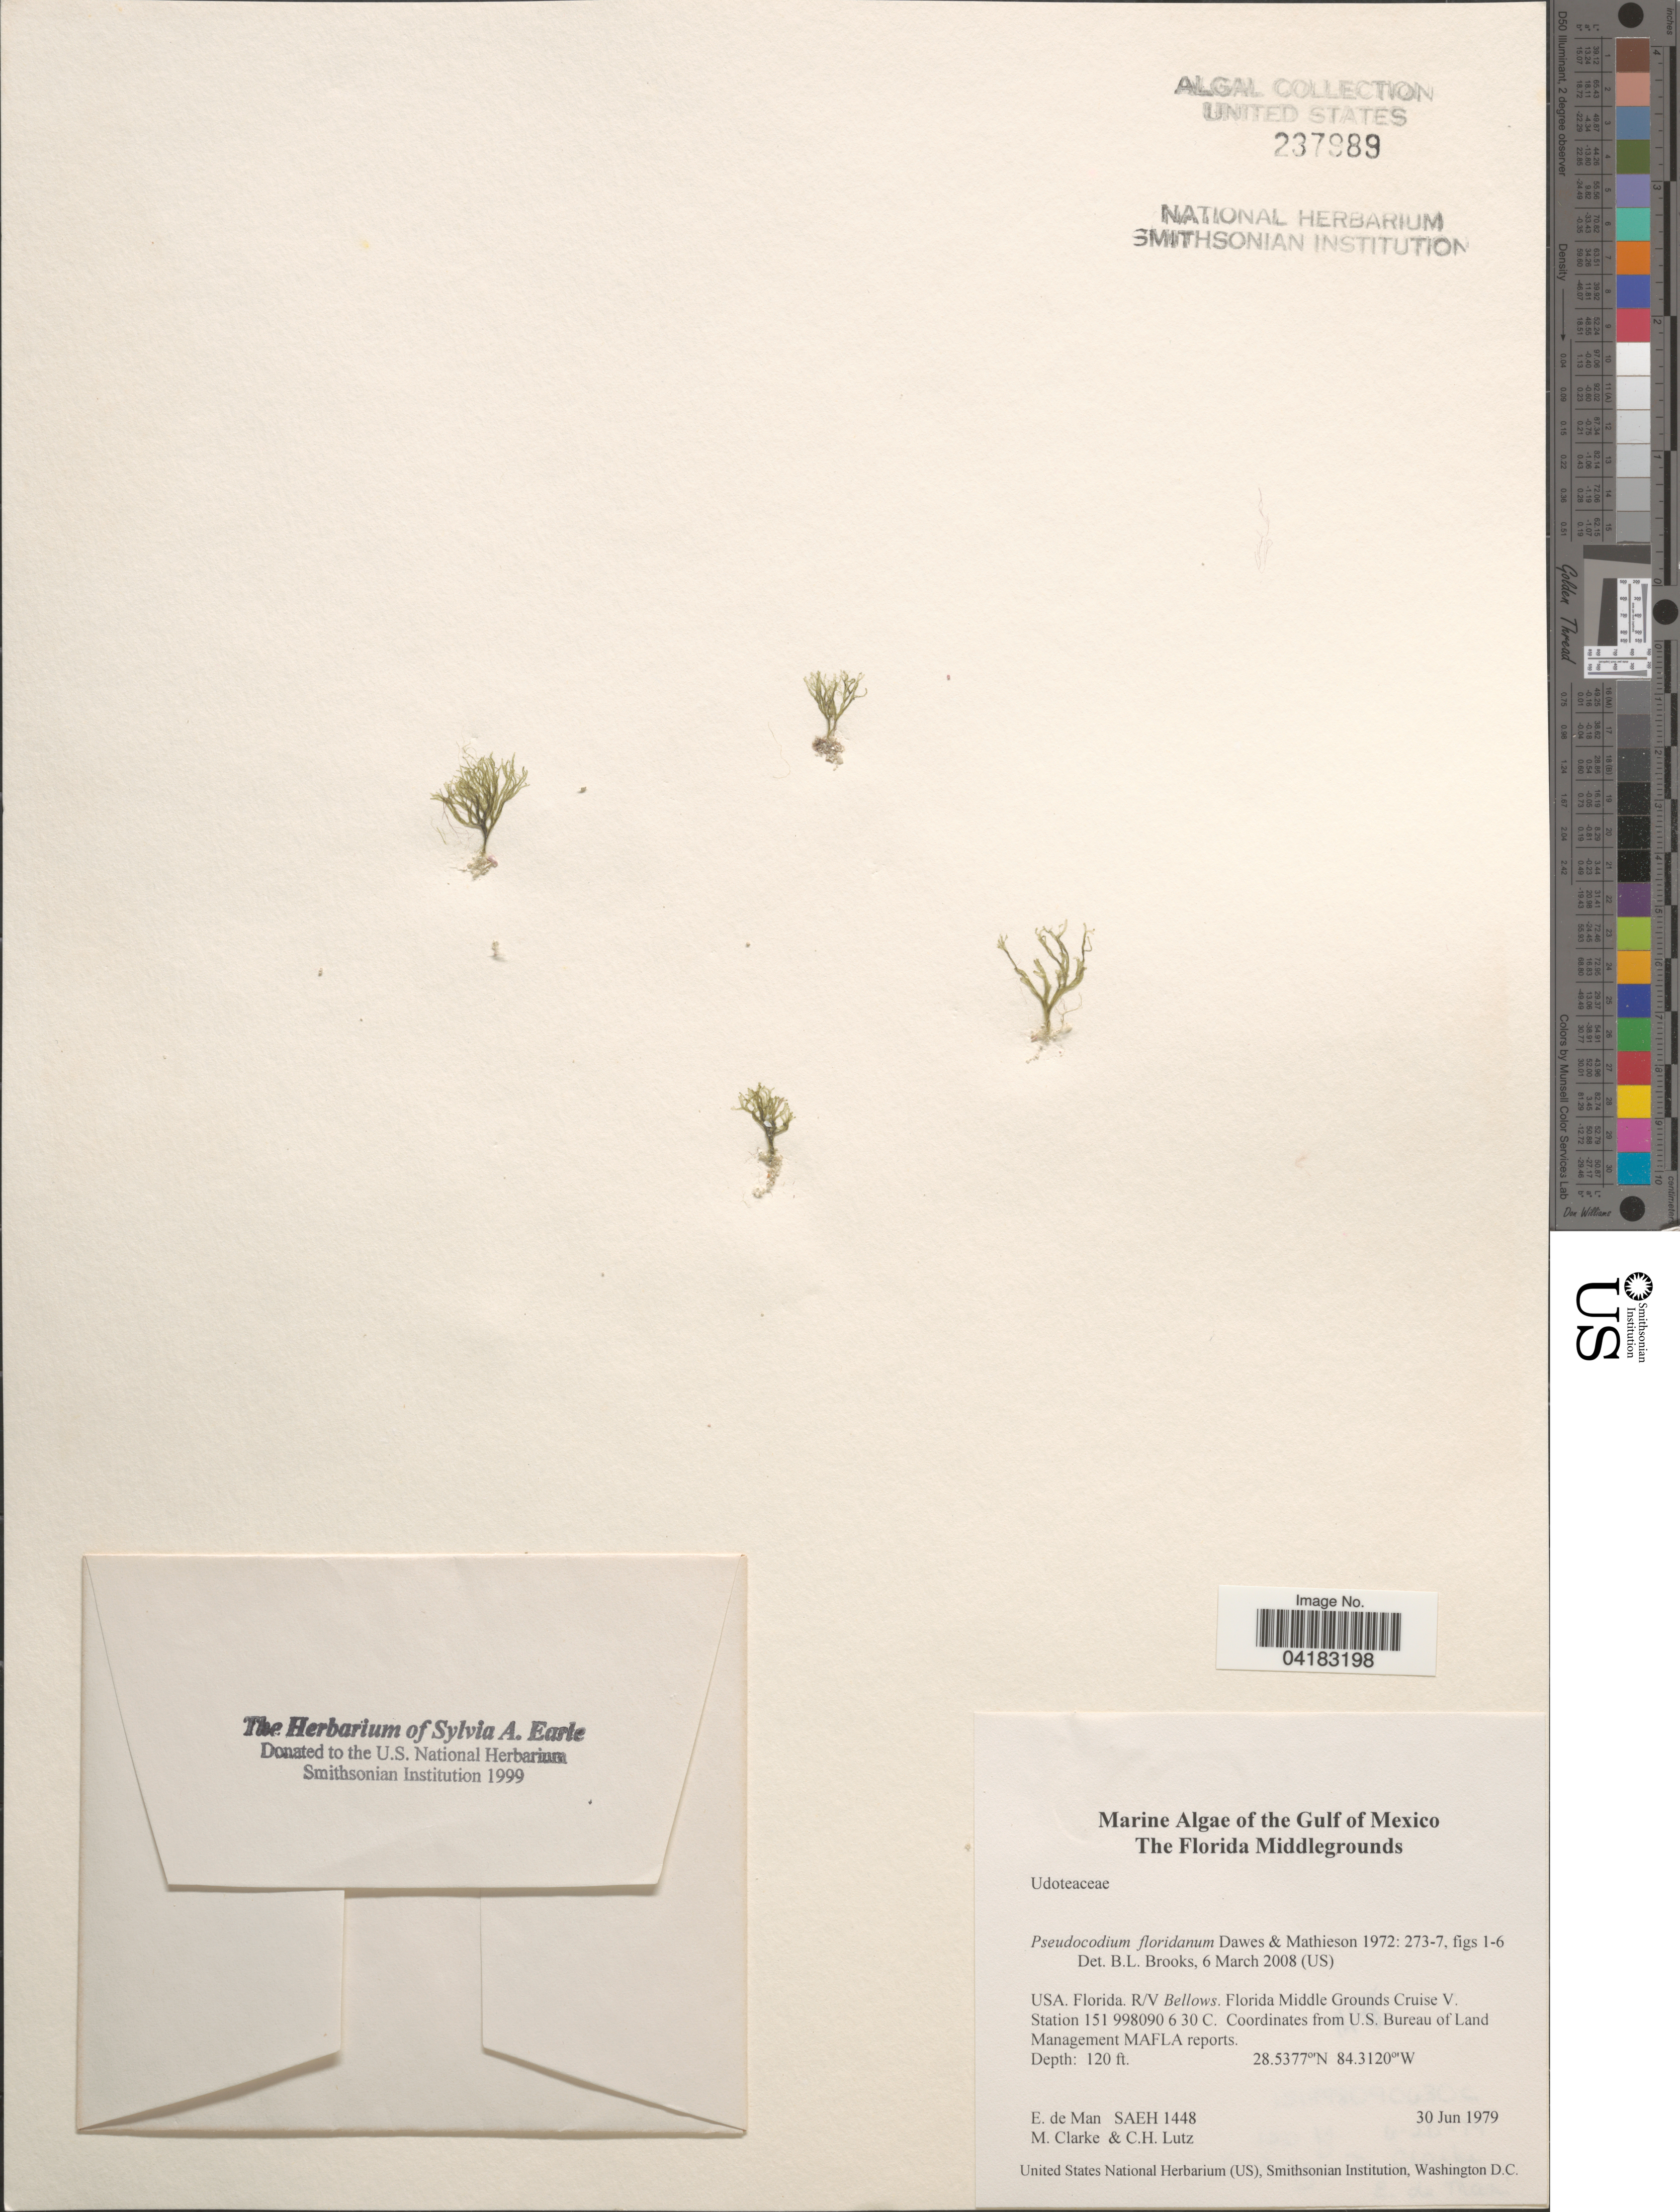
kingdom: Plantae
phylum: Chlorophyta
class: Ulvophyceae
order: Bryopsidales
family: Pseudocodiaceae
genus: Pseudocodium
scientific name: Pseudocodium floridanum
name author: Dawes & A.C. Mathieson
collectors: E. de Man, M. Clarke & C. Lutz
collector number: SAEH1448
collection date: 1979-06-30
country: United States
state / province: Florida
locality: Gulf of Mexico. R/V Bellows. Florida Middle Grounds Cruise V. Station 151 998090 6 30 C.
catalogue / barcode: US 237989